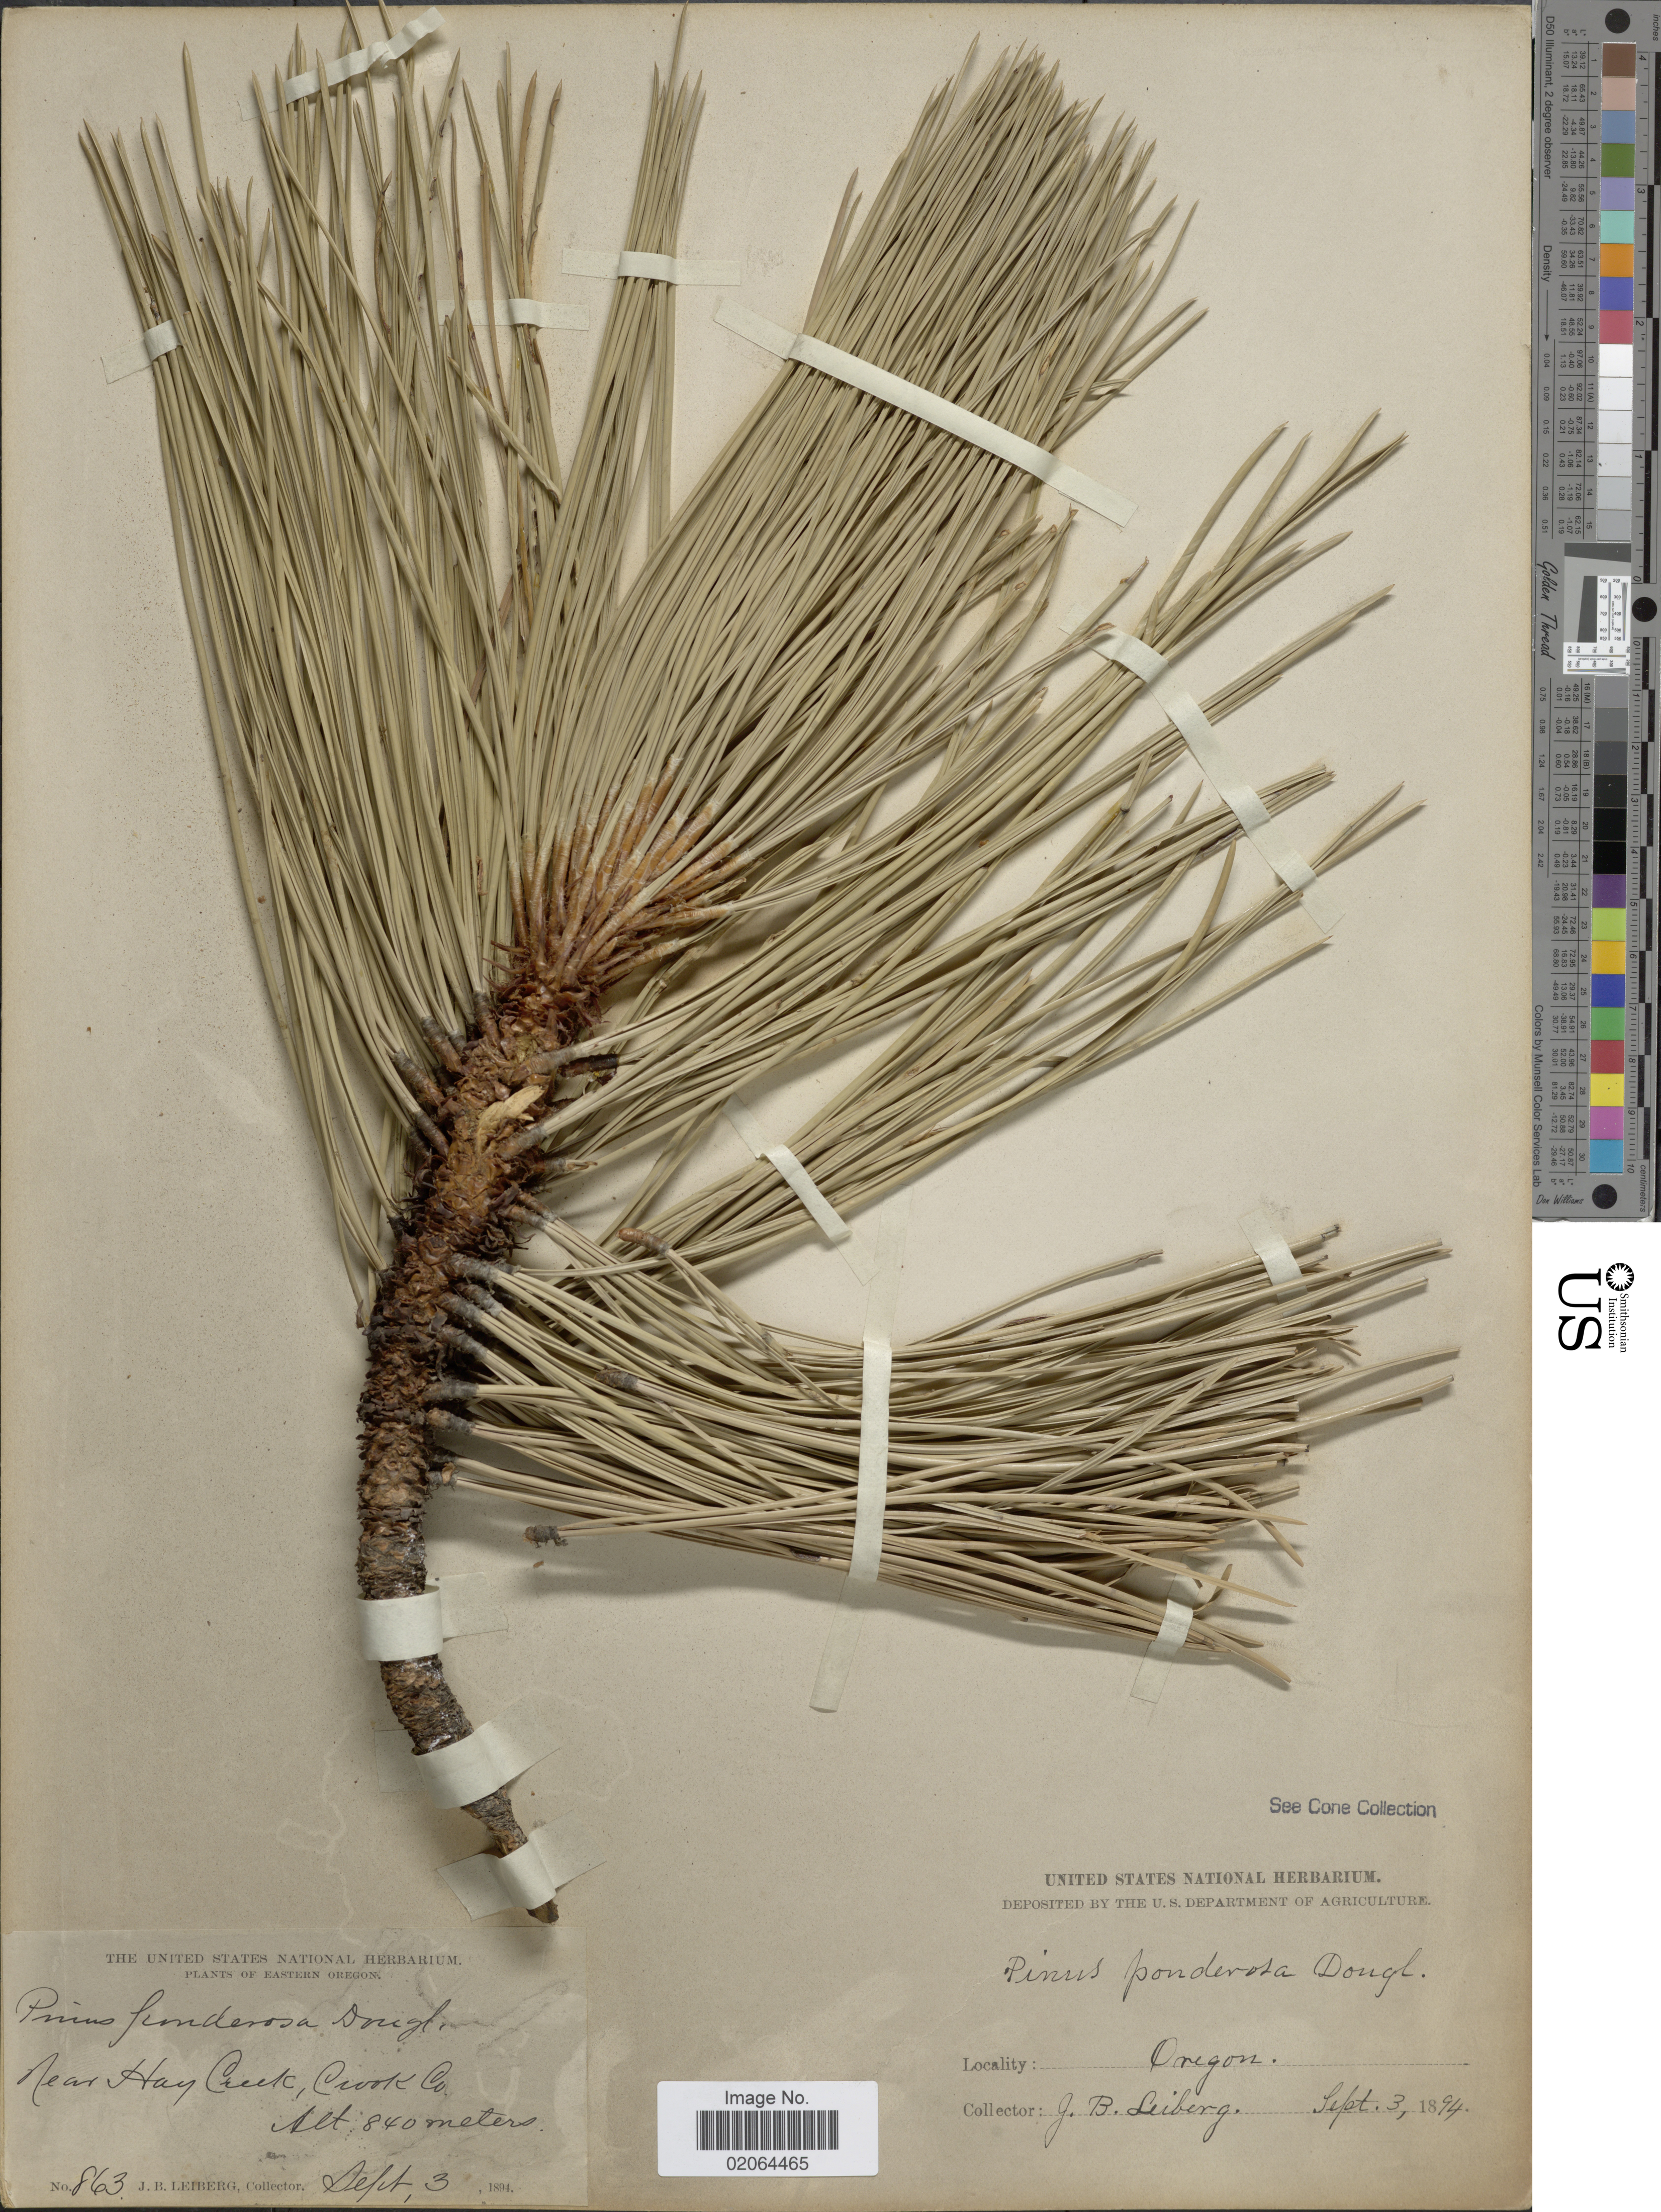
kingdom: Plantae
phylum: Tracheophyta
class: Pinopsida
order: Pinales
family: Pinaceae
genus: Pinus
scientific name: Pinus ponderosa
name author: Douglas ex C. Lawson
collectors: J. B. Leiberg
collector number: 863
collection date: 1894-09-03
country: United States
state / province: Oregon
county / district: Crook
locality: Oregon. Near Hay Creek, Crook Co.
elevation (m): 840